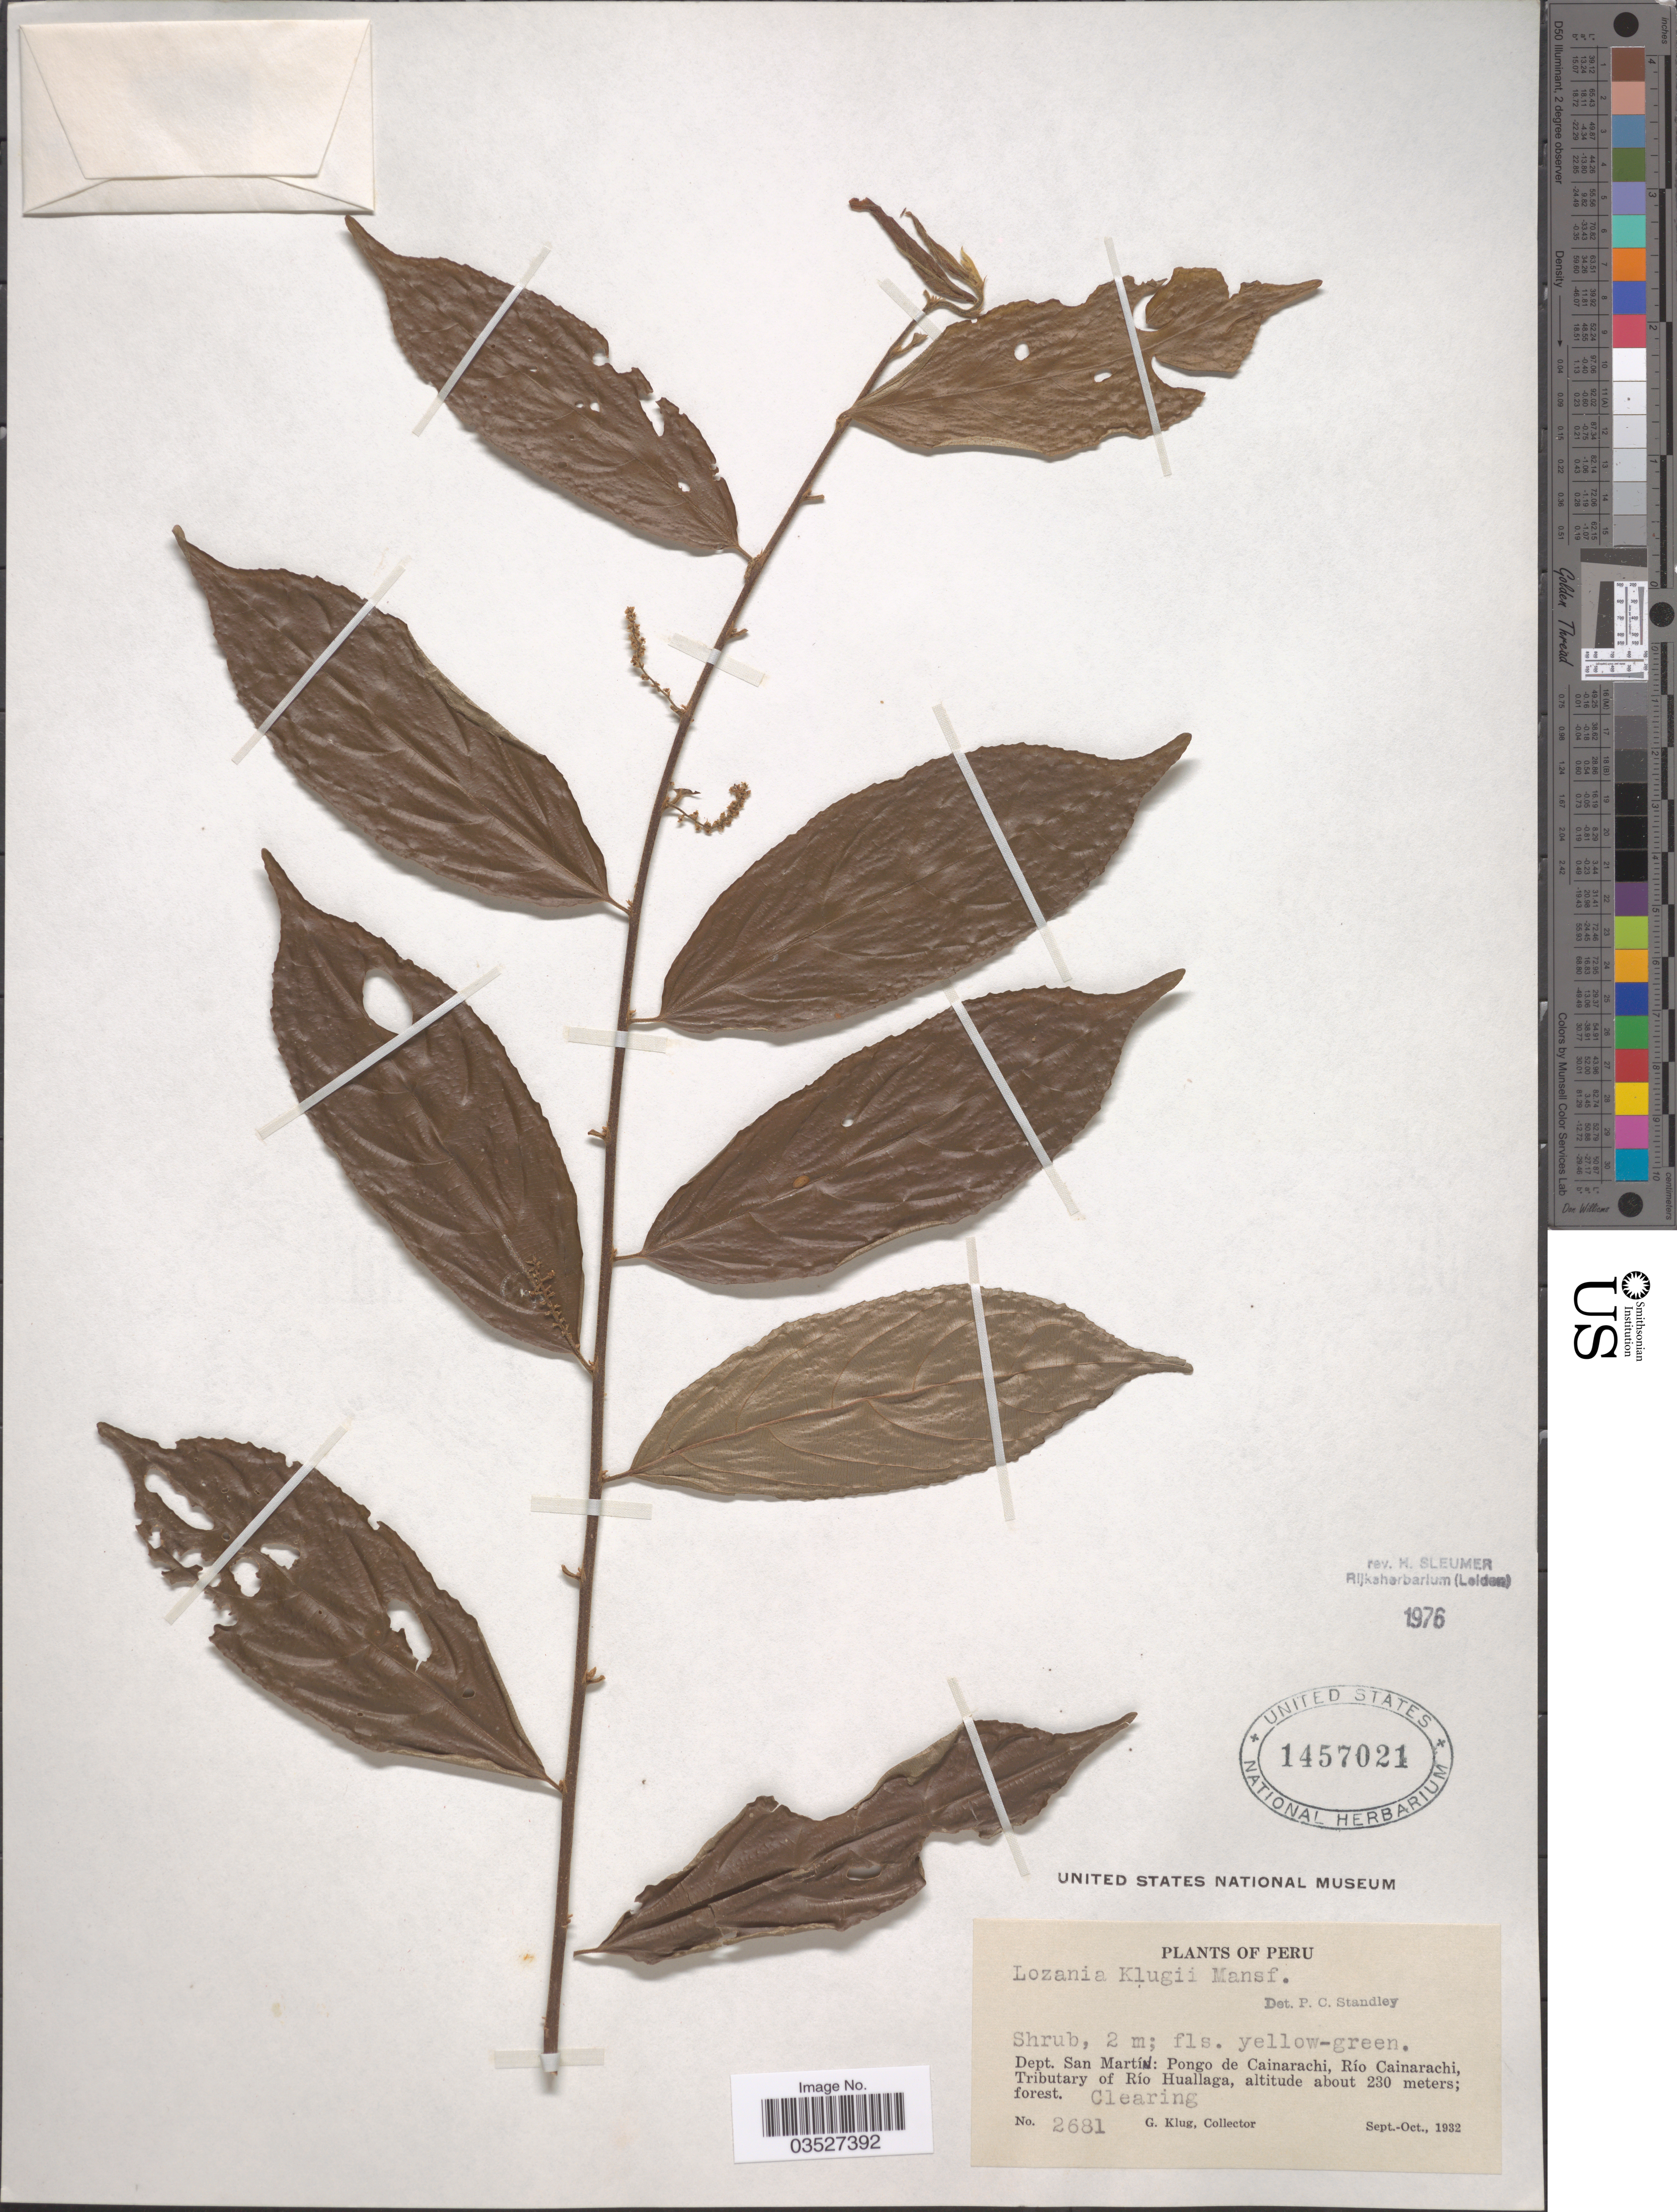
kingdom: Plantae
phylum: Tracheophyta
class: Magnoliopsida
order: Malpighiales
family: Lacistemataceae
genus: Lozania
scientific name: Lozania klugii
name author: (Mansf.) Mansf.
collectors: G. Klug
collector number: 2681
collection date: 1932-09/1932-10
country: Peru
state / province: San Martín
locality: Dept. San Martín: Pongo de Cainarachi, Río Cainarachi, Tributary of Río Huallaga.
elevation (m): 230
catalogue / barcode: US 1457021